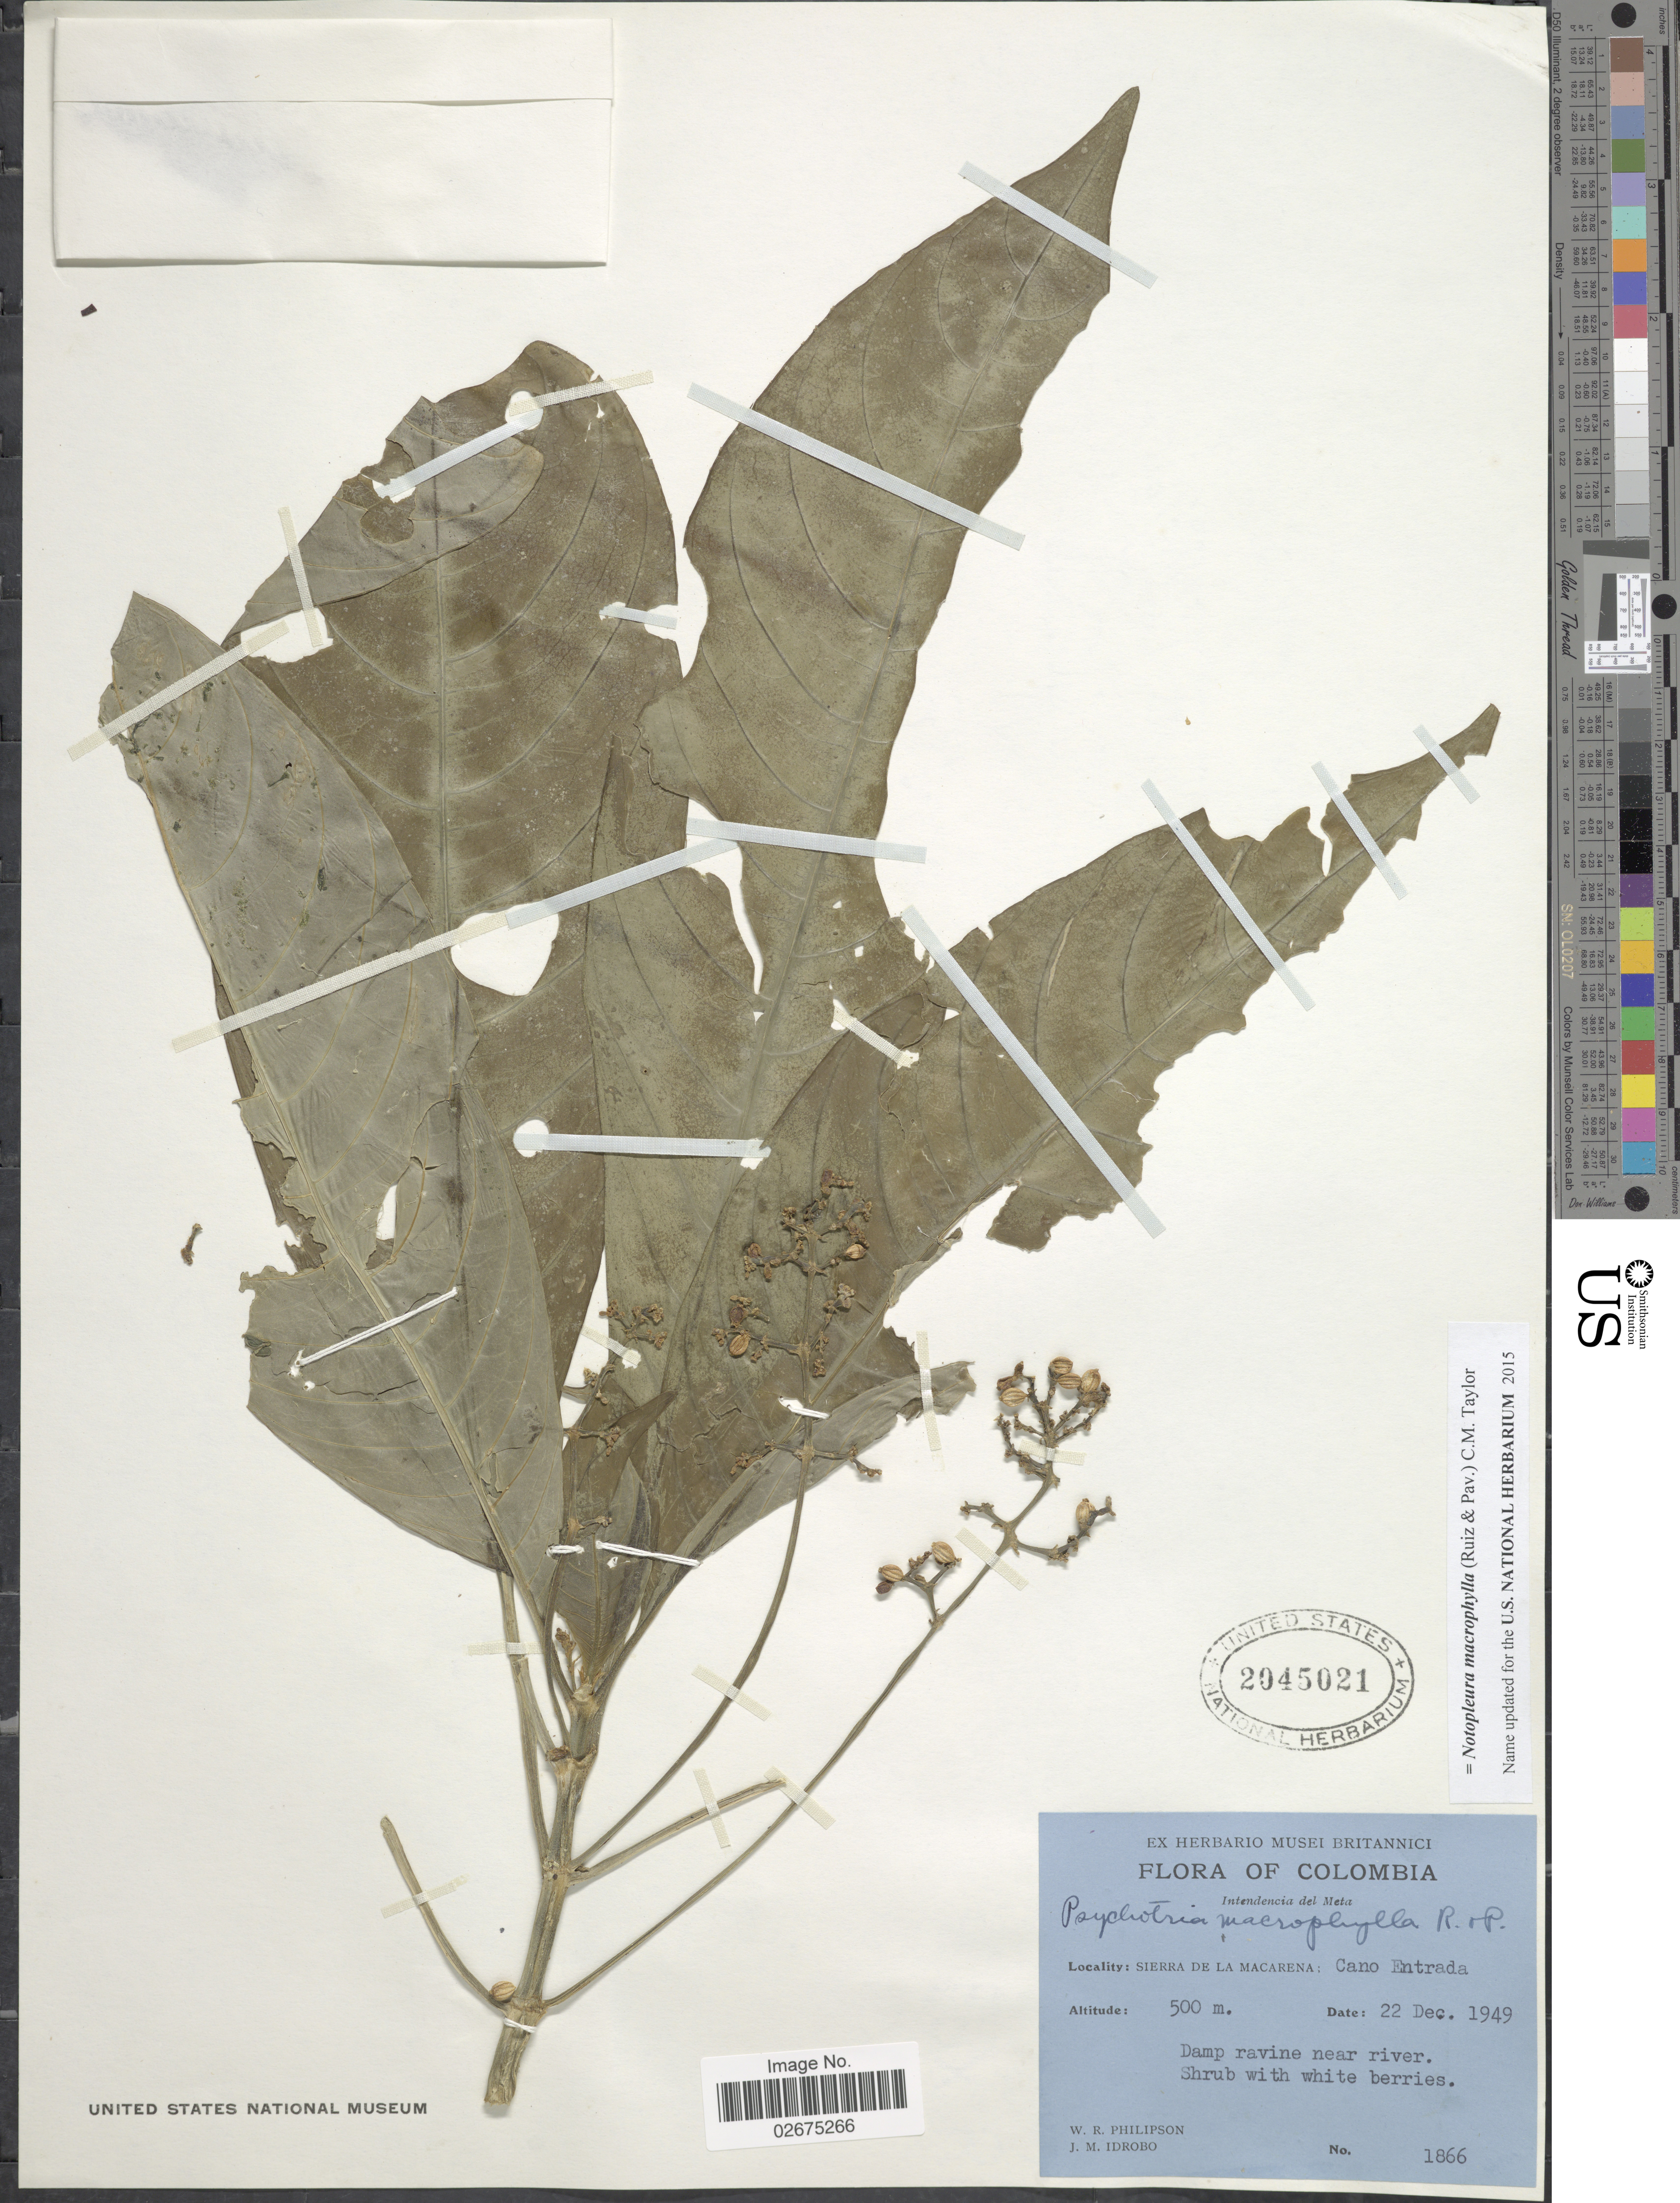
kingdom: Plantae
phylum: Tracheophyta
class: Magnoliopsida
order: Gentianales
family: Rubiaceae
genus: Notopleura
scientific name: Notopleura macrophylla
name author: (Ruiz & Pav.) C.M. Taylor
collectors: W. R. Philipson & J. M. Idrobo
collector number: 1866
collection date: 1949-12-22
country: Colombia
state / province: Meta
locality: Intendencia del Meta, Sierra De La Macarena; Cano Entrada. Damp ravine near river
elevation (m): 500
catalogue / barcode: US 2045021